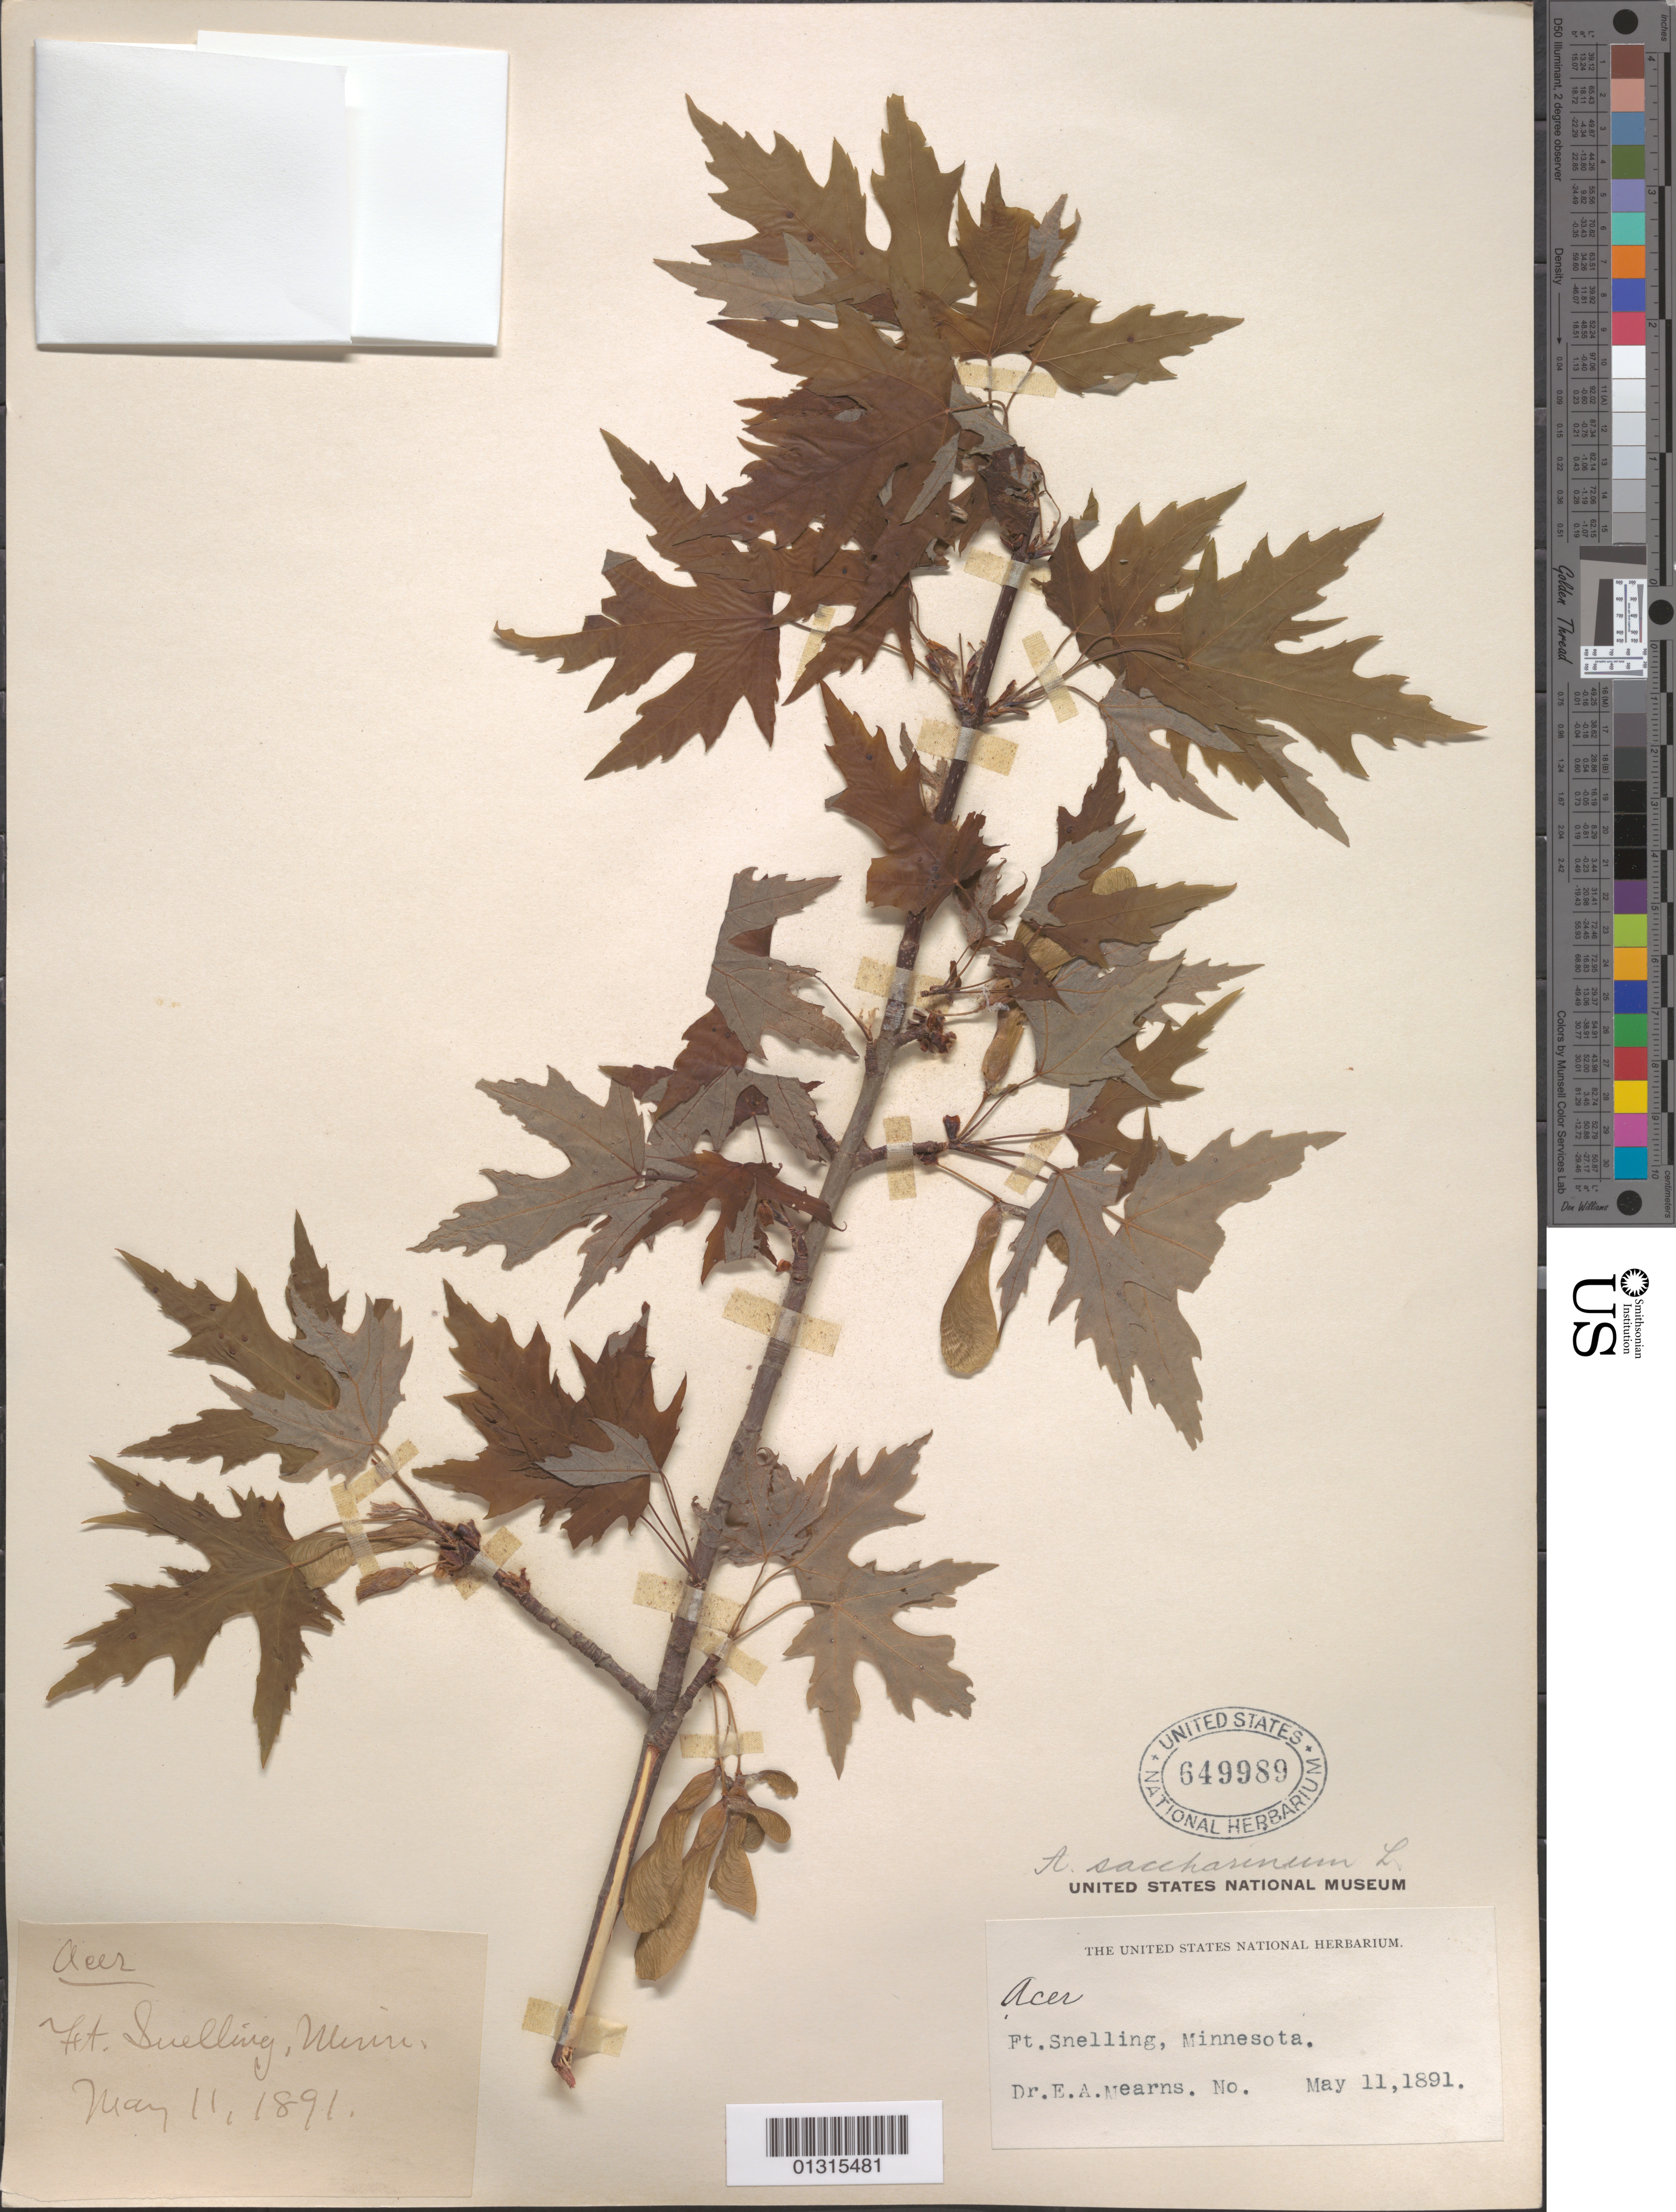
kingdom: Plantae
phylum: Tracheophyta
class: Magnoliopsida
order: Sapindales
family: Sapindaceae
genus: Acer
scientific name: Acer saccharinum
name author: L.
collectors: E. A. Mearns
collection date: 1891-05-11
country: United States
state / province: Minnesota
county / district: Hennepin County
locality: Ft. Snelling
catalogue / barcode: US 649989